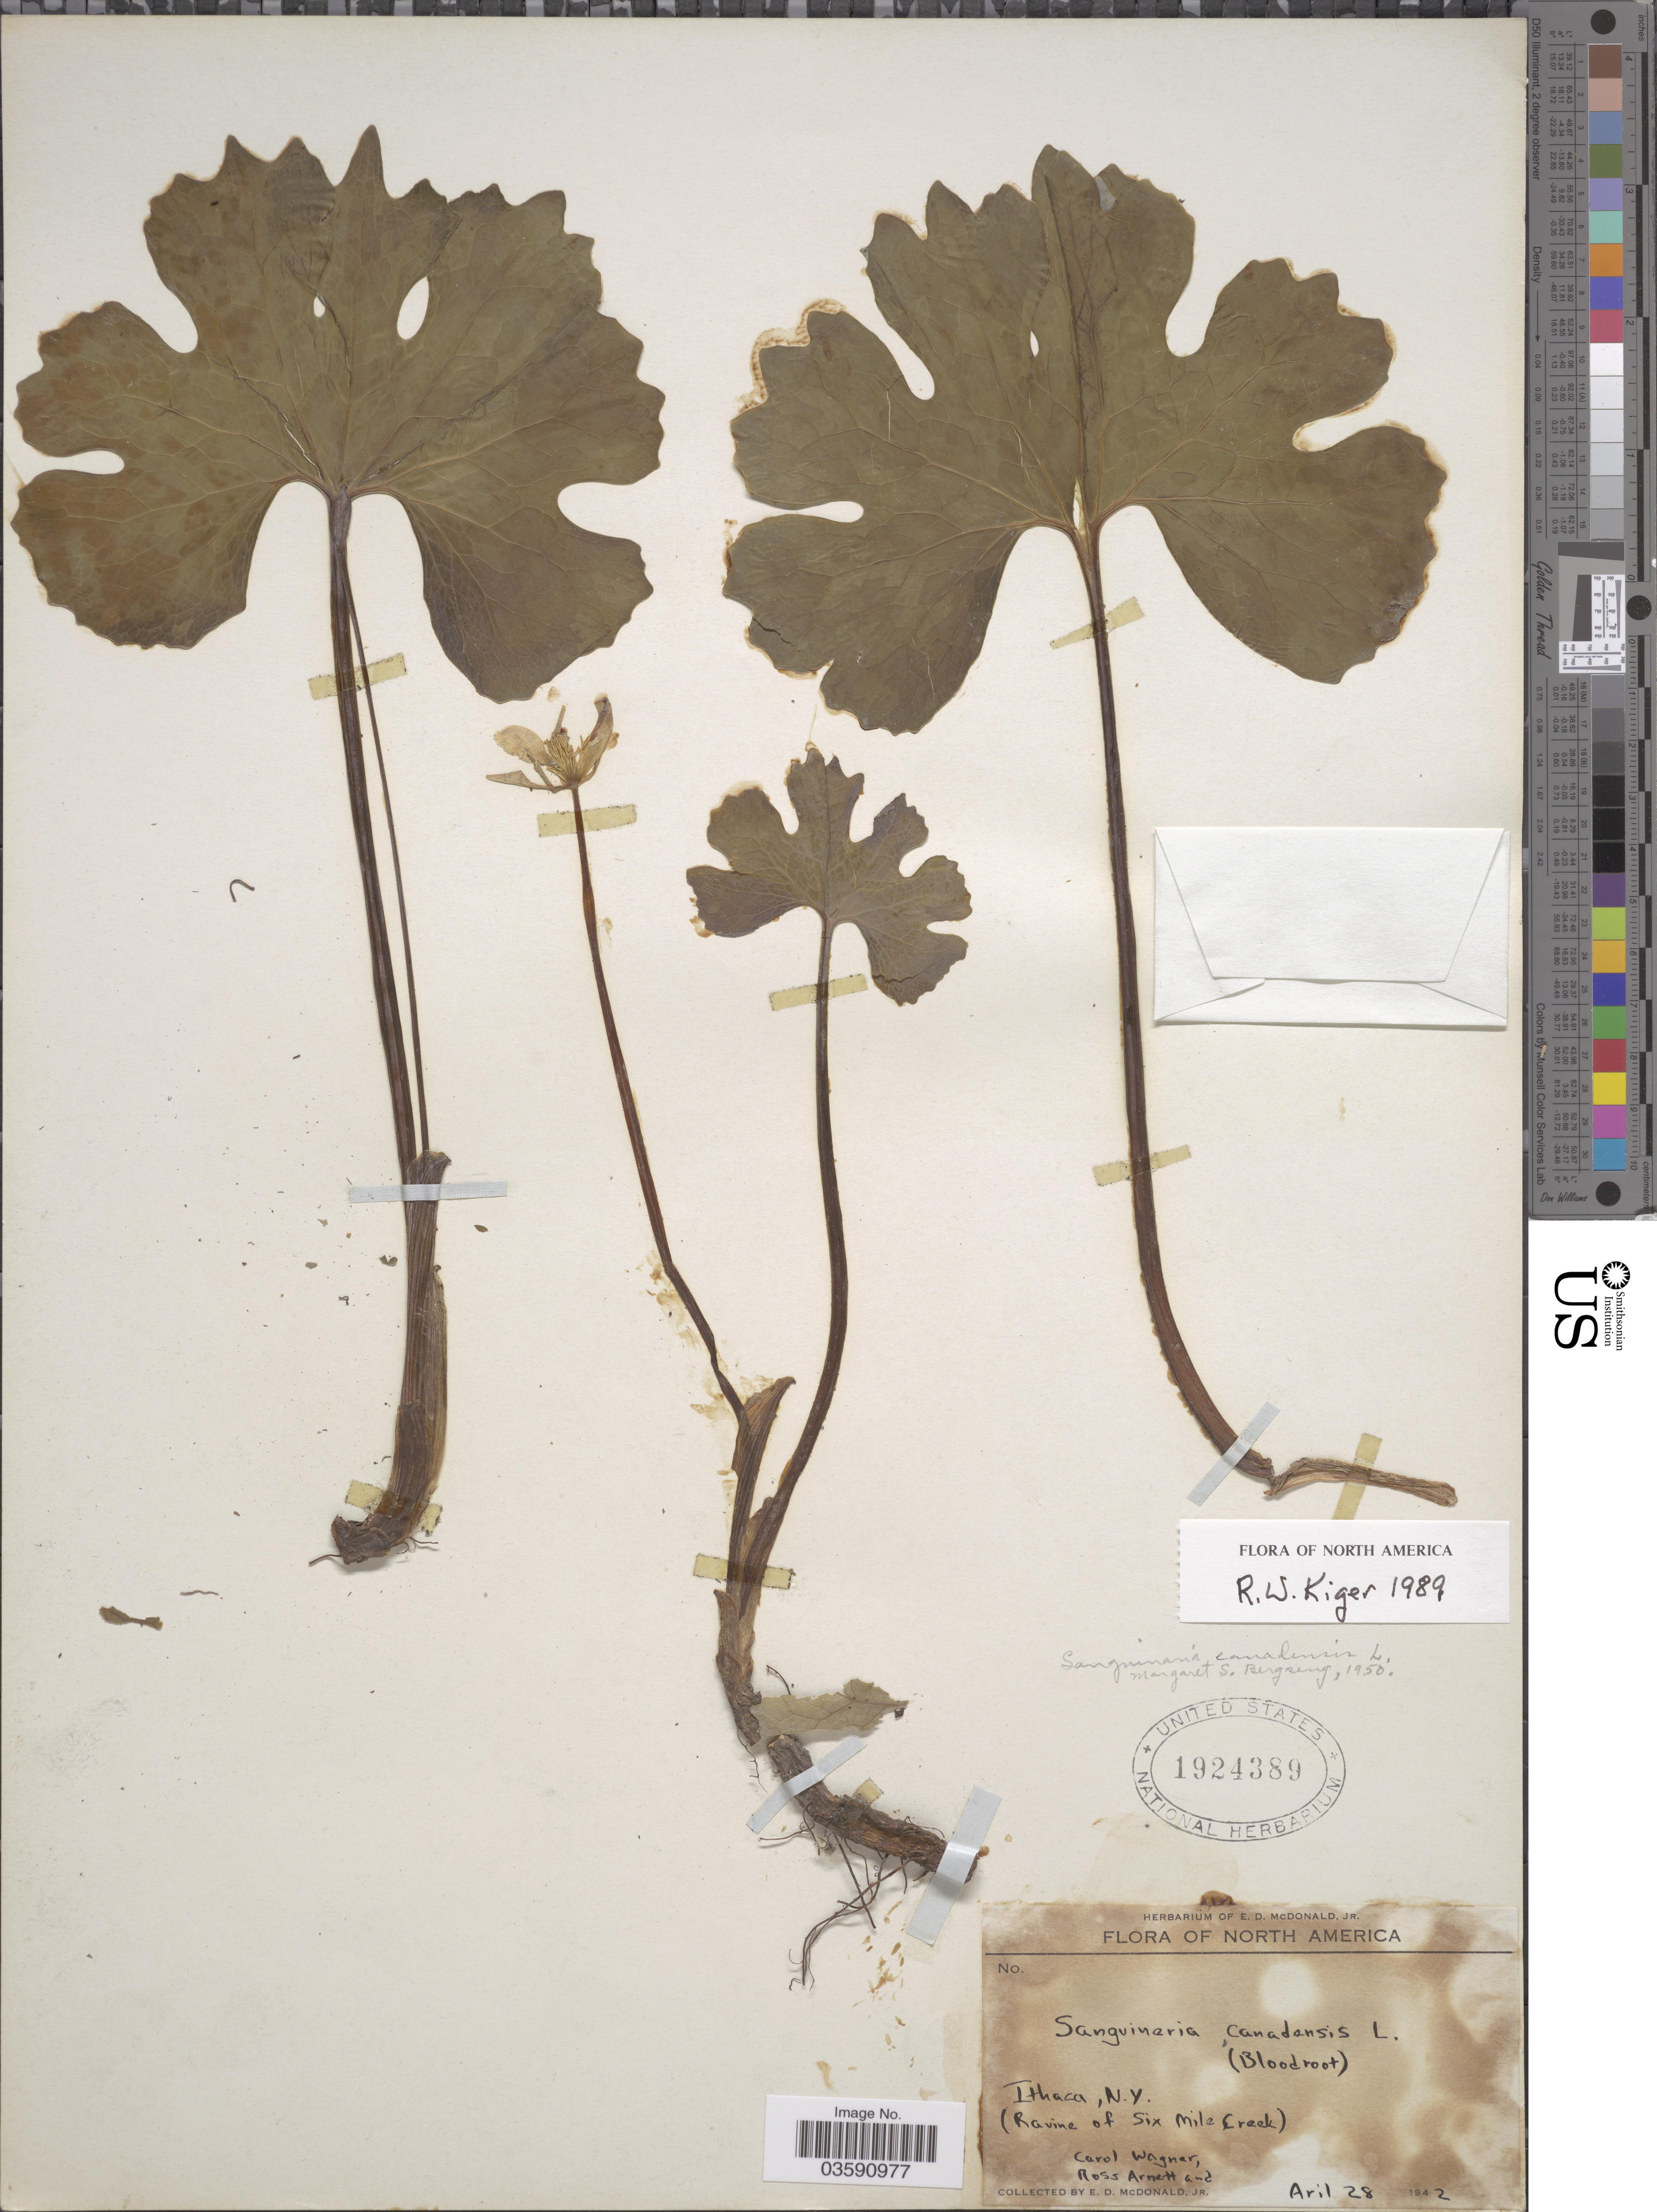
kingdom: Plantae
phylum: Tracheophyta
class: Magnoliopsida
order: Ranunculales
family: Papaveraceae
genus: Sanguinaria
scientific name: Sanguinaria canadensis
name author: L.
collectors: C. Wagner, R. Arnett & E. D. McDonald Jr.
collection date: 1942-04-28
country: United States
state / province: New York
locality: Ithaca. (Ravine of Six Mile Creek).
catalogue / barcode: US 1924389